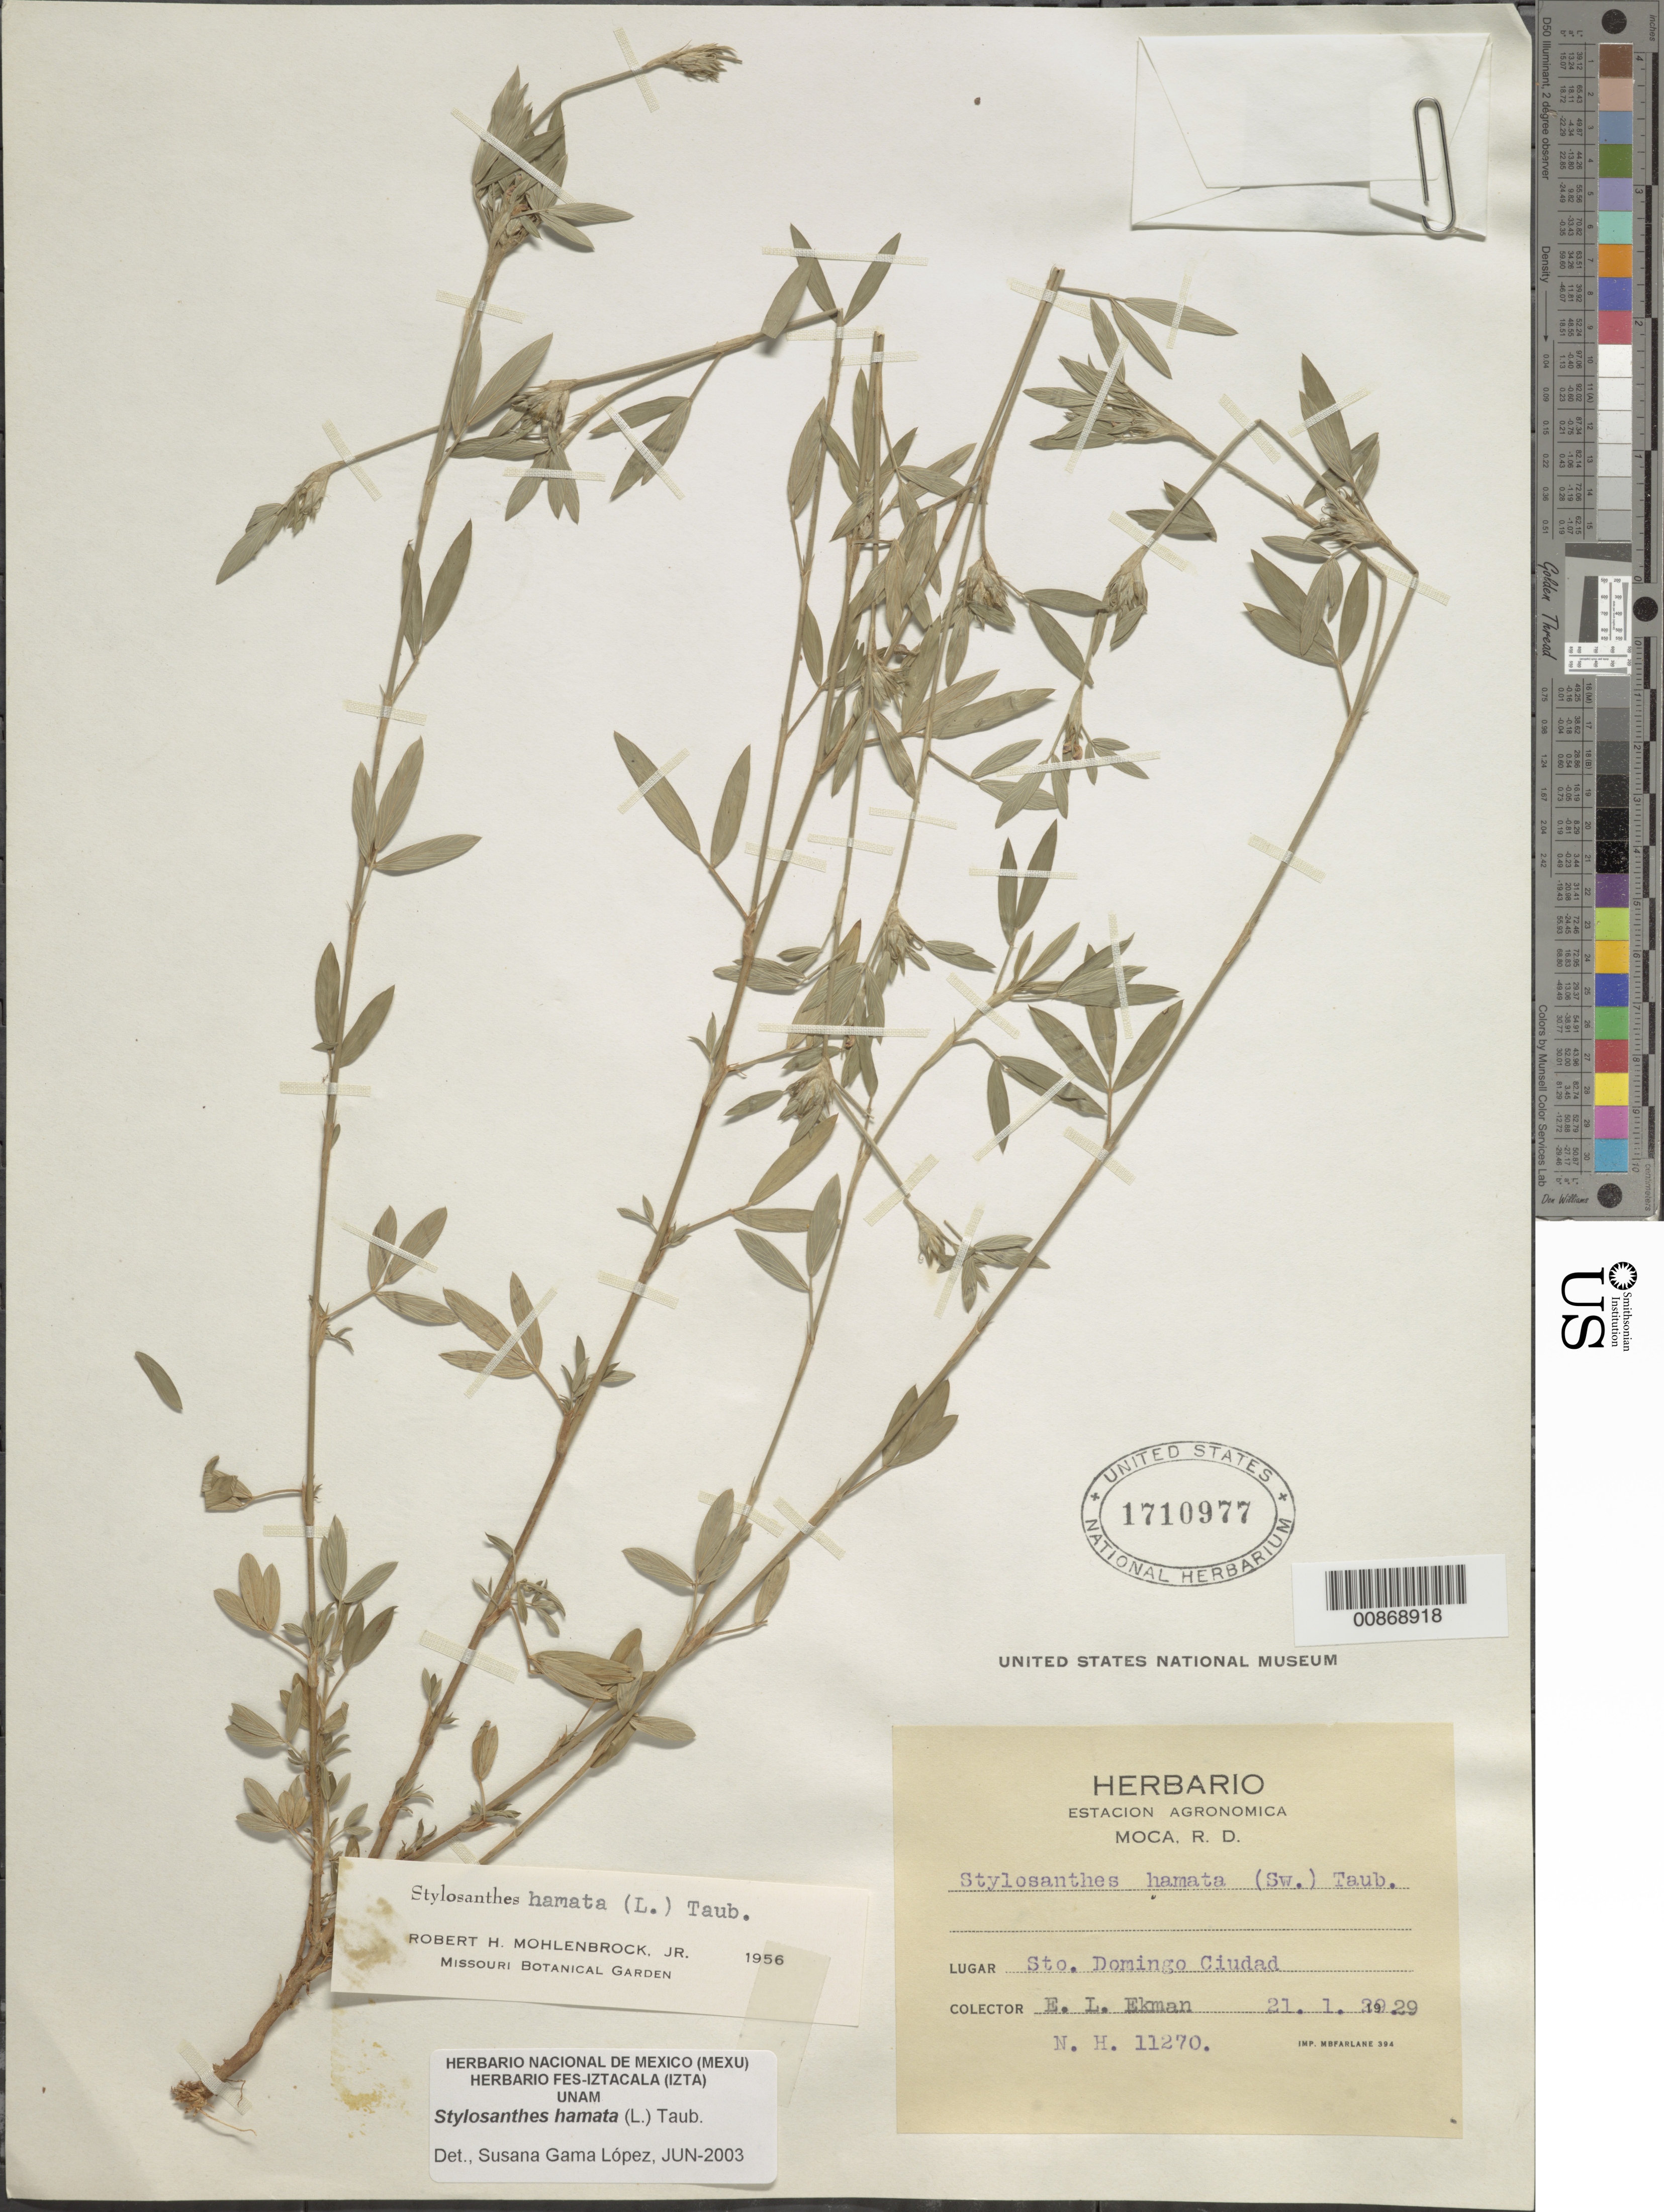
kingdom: Plantae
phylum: Tracheophyta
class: Magnoliopsida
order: Fabales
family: Fabaceae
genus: Stylosanthes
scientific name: Stylosanthes hamata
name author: (L.) Taub.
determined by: Gama López, S.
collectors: E. L. Ekman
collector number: H 11270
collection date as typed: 21 Jan 1929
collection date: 1929-01-21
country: Dominican Republic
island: Hispaniola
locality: Sto. Domingo Ciudad.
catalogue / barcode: US 1710977